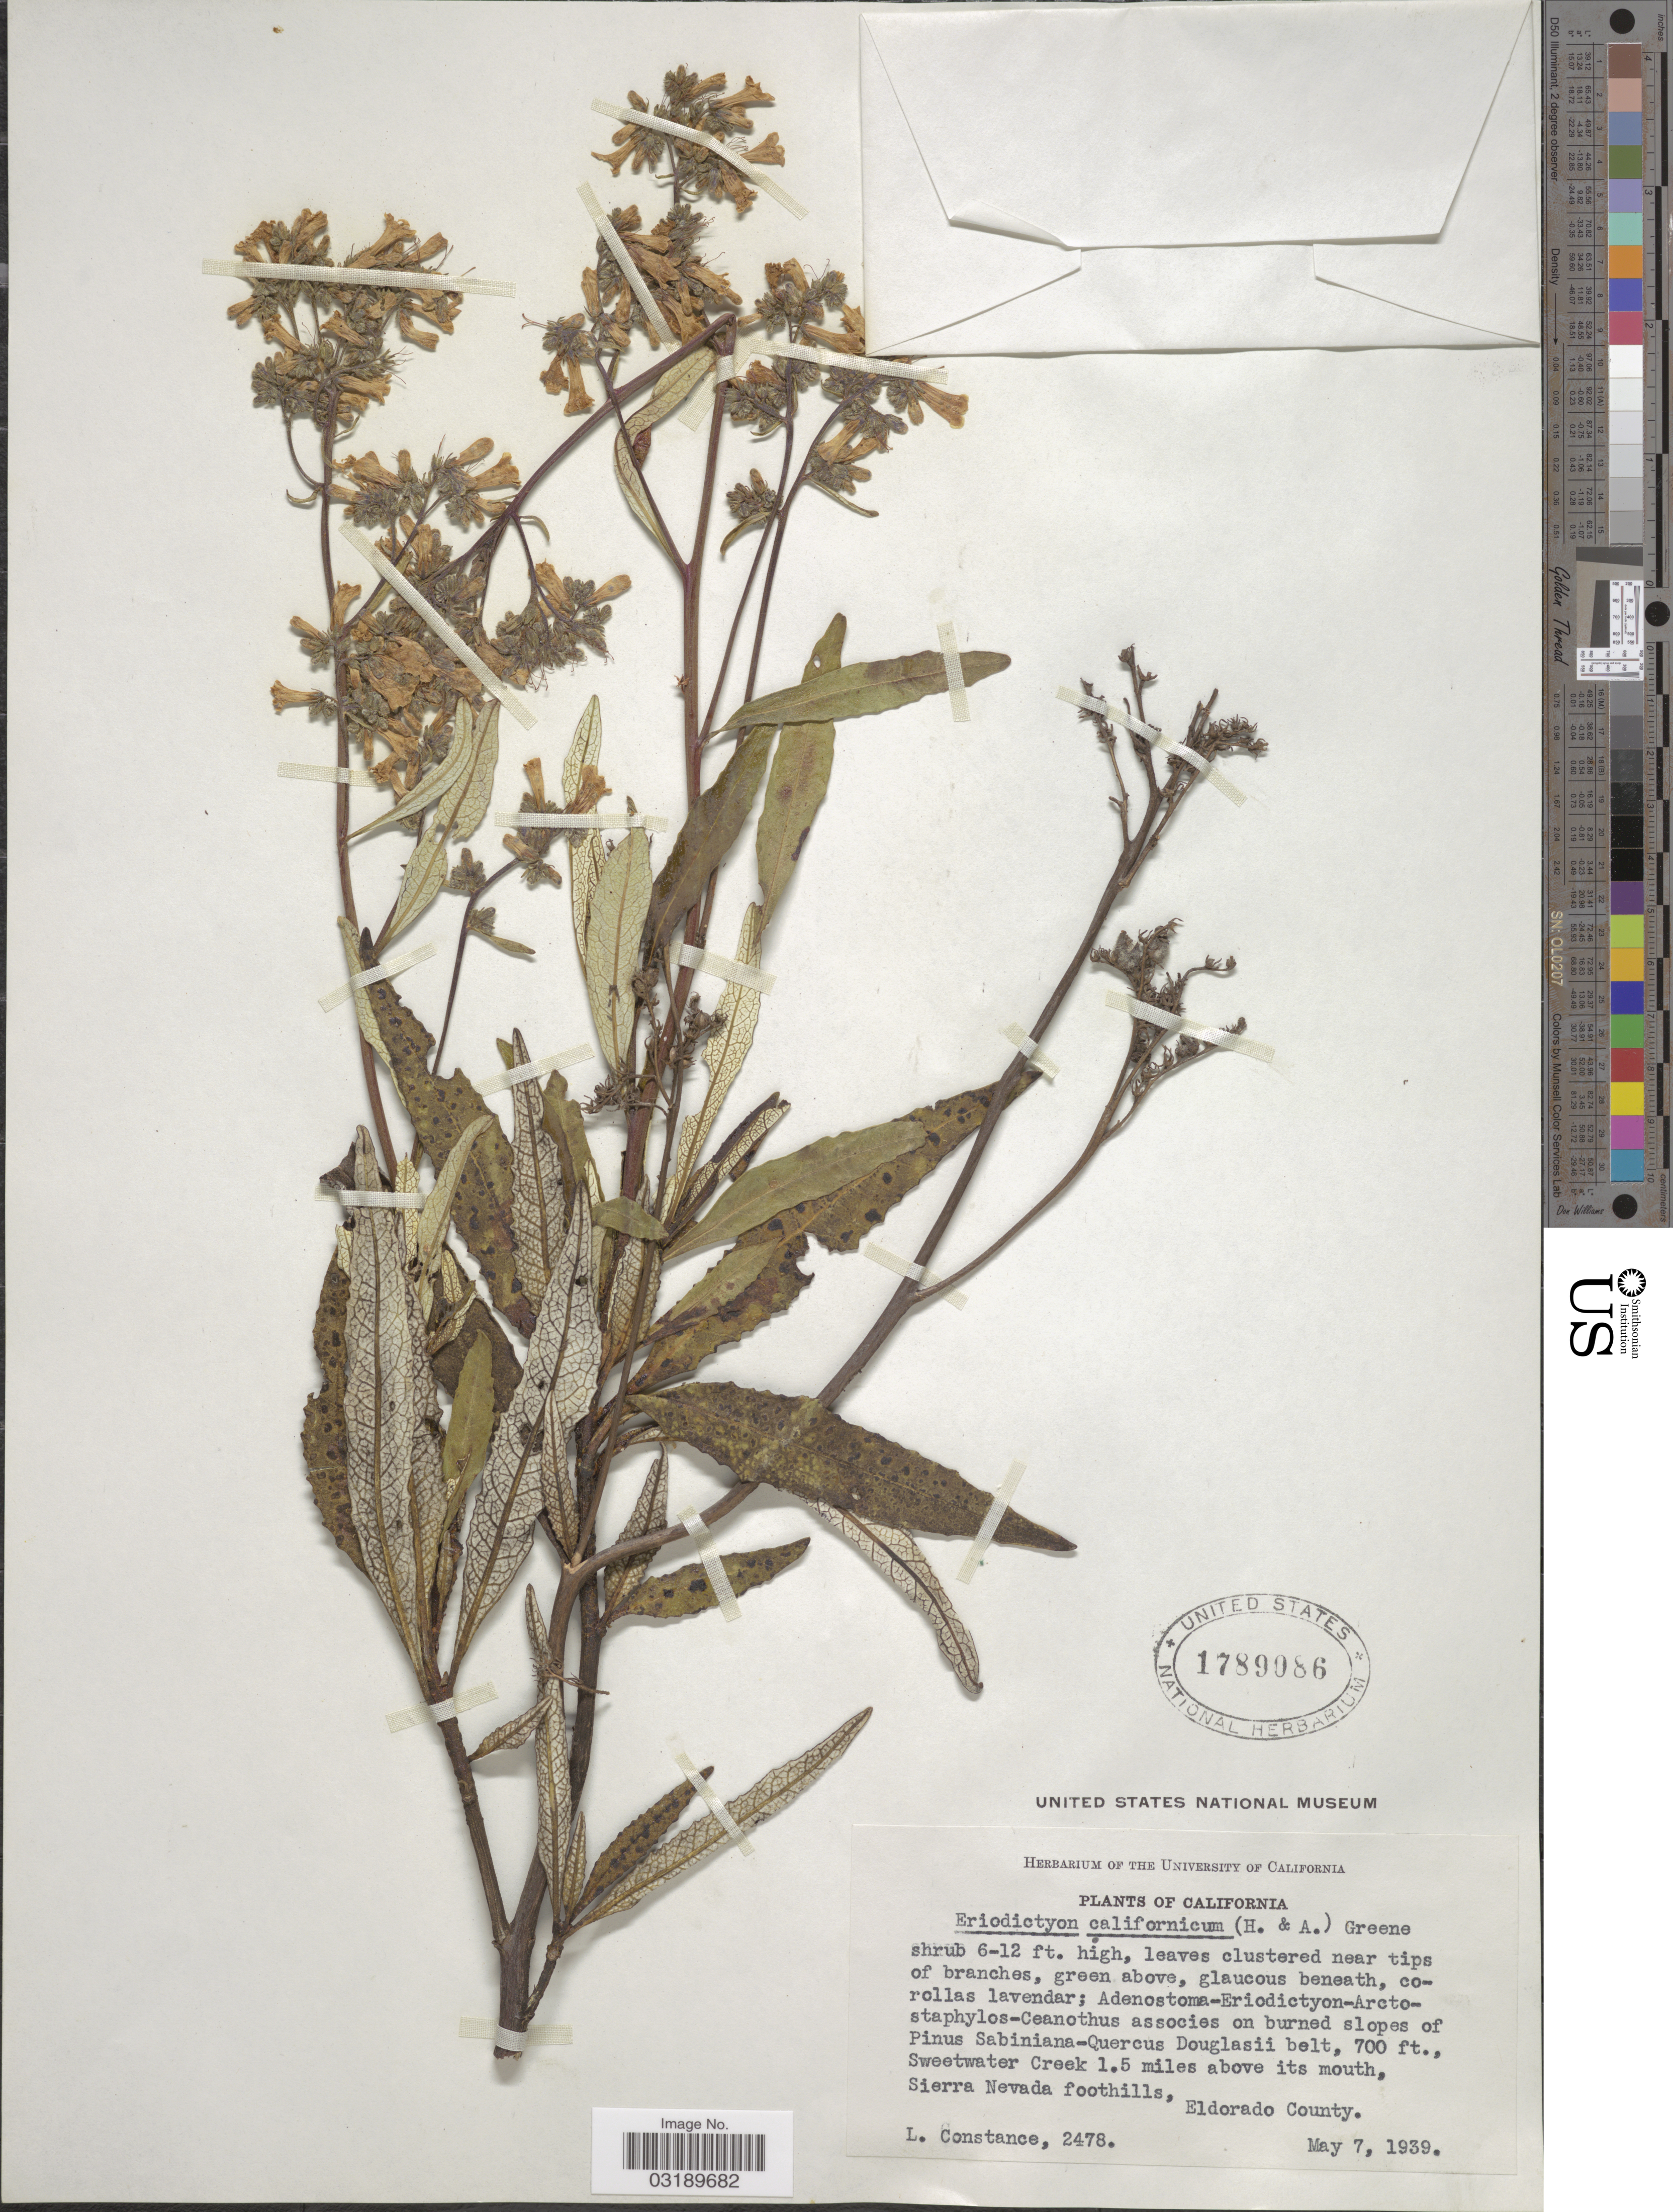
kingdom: Plantae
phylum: Tracheophyta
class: Magnoliopsida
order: Boraginales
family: Namaceae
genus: Eriodictyon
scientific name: Eriodictyon californicum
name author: (Hook. & Arn.) Torr.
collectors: L. Constance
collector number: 2478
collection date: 1939-05-07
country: United States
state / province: California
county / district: El Dorado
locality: On burned slopes of Sweetwater Creek 1.5 miles above its mouth, Sierra Nevada foothills, Eldorado County.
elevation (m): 213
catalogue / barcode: US 1789086